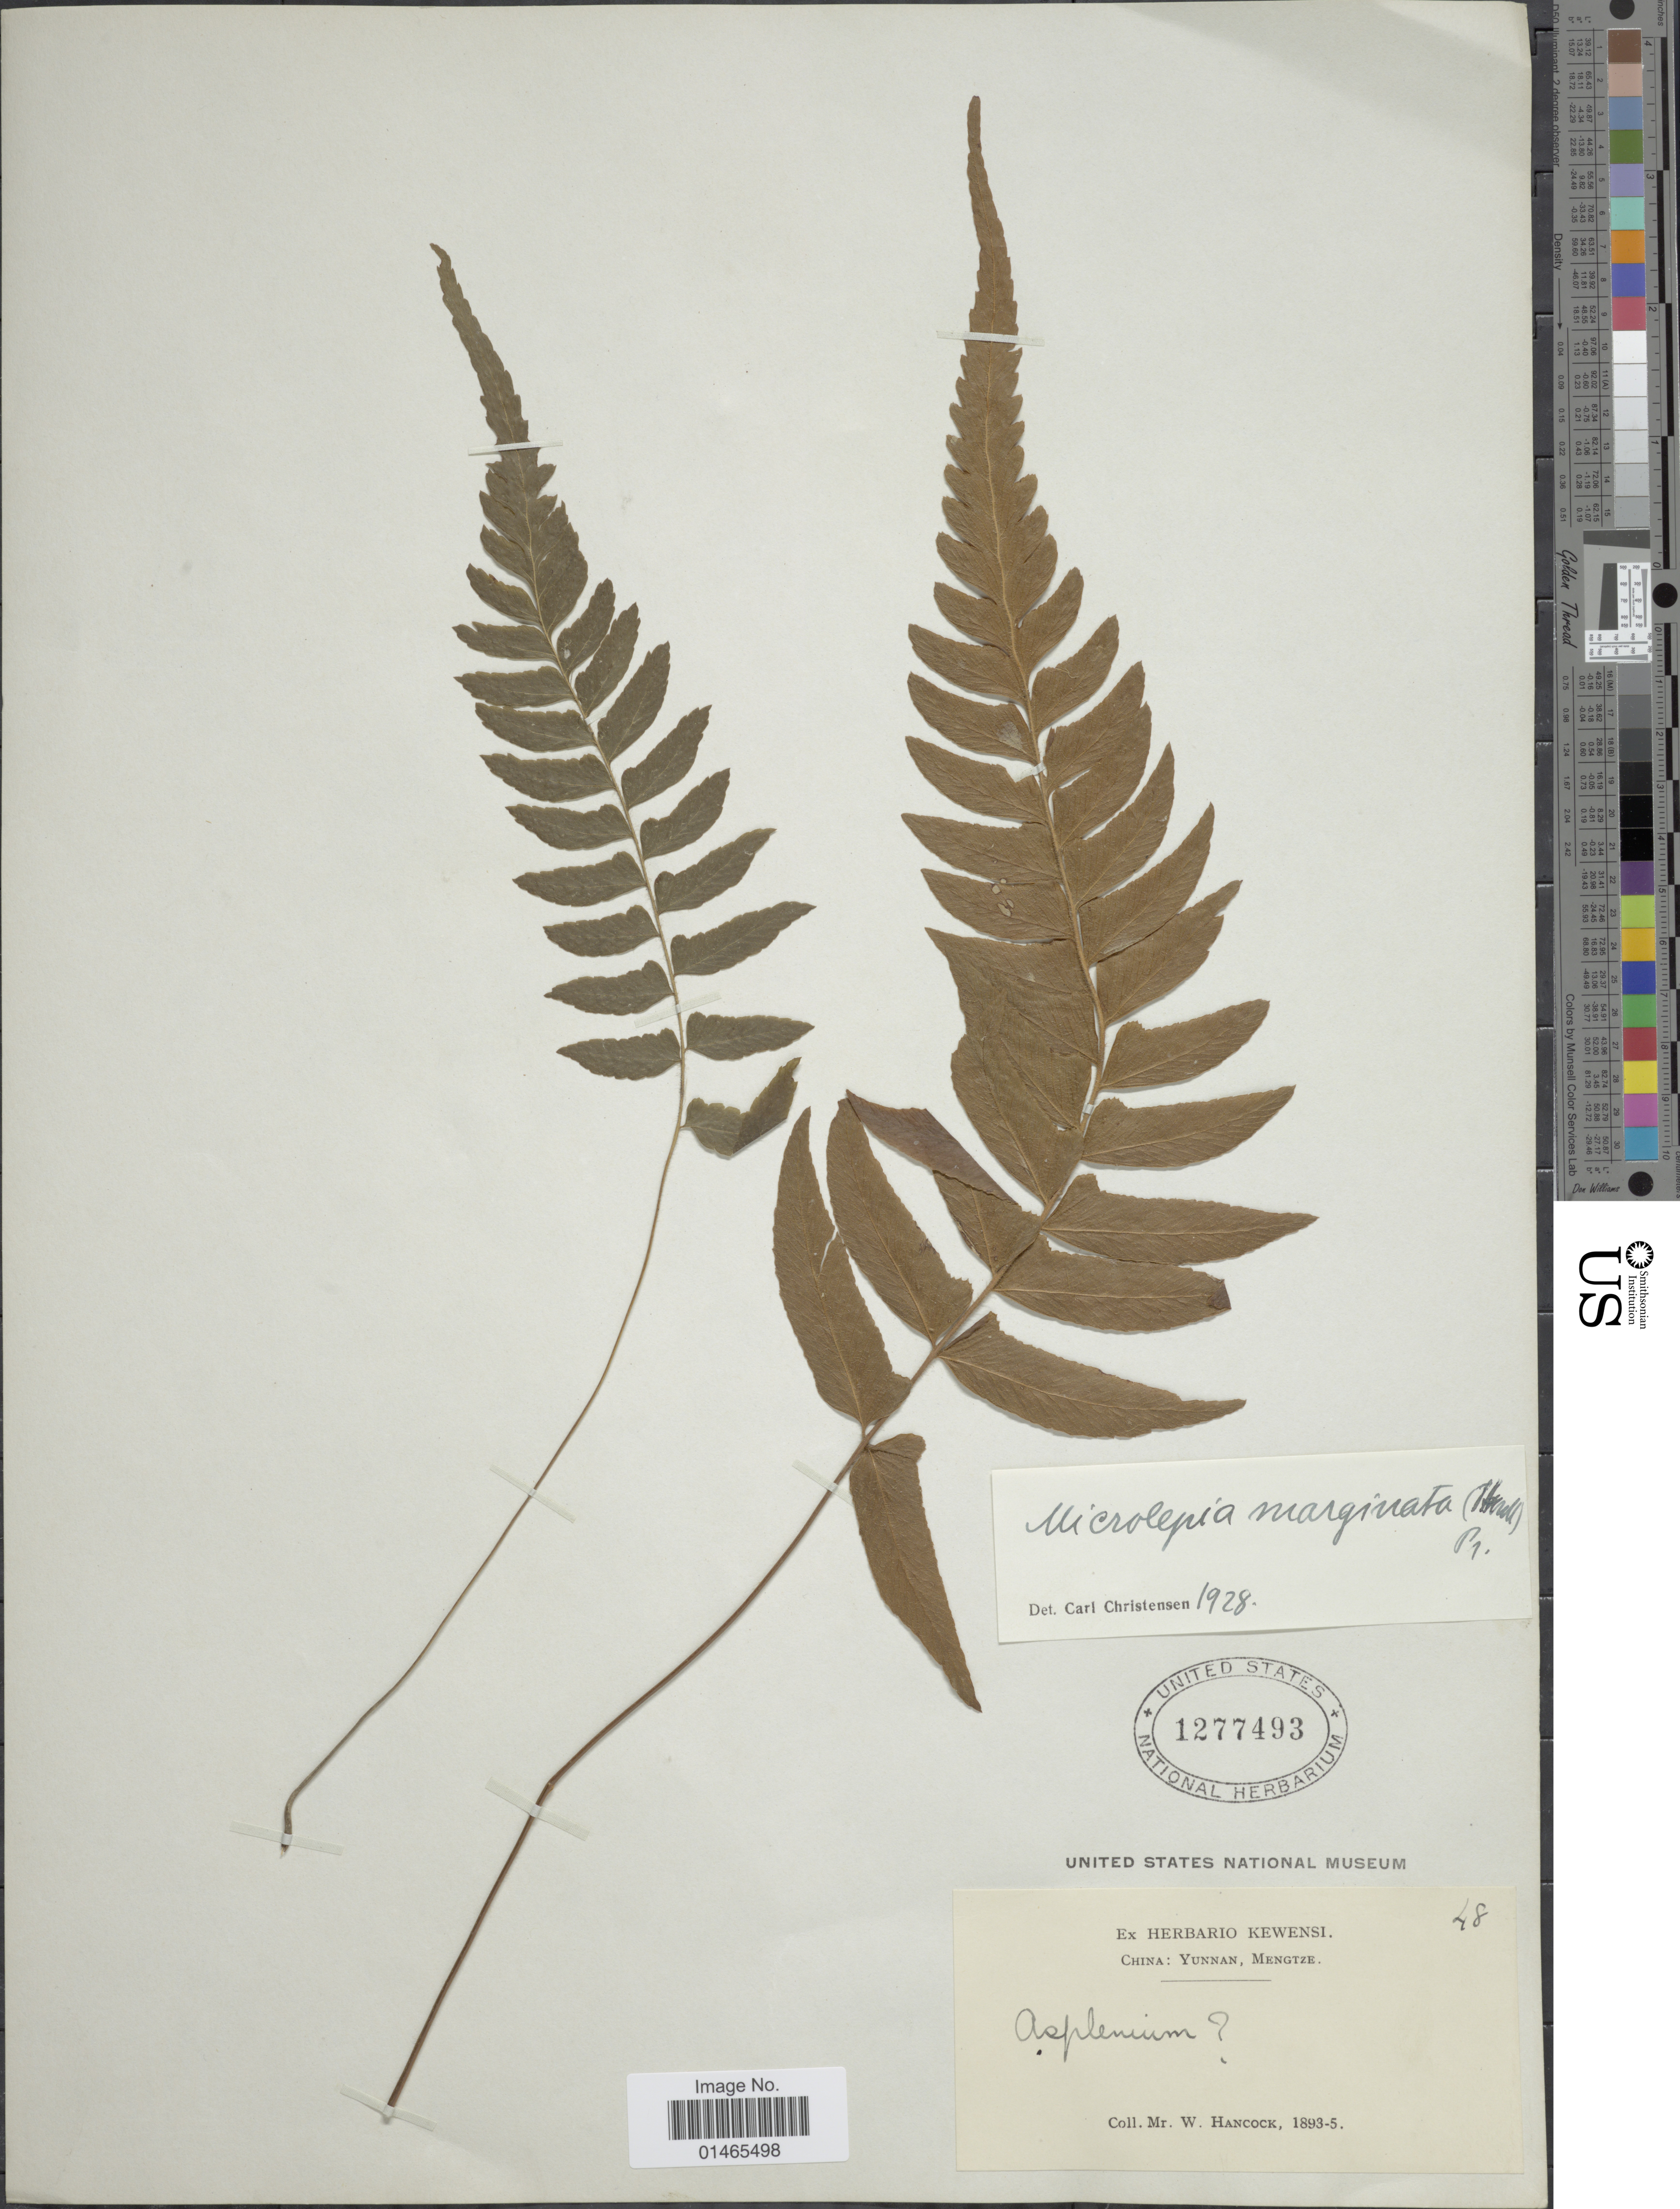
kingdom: Plantae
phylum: Tracheophyta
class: Polypodiopsida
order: Polypodiales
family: Dennstaedtiaceae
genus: Microlepia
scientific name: Microlepia marginata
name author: (Houtt.) C. Chr.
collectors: W. Hancock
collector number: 48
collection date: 1893/1895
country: China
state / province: Yunnan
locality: Mengtze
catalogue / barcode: US 1277493